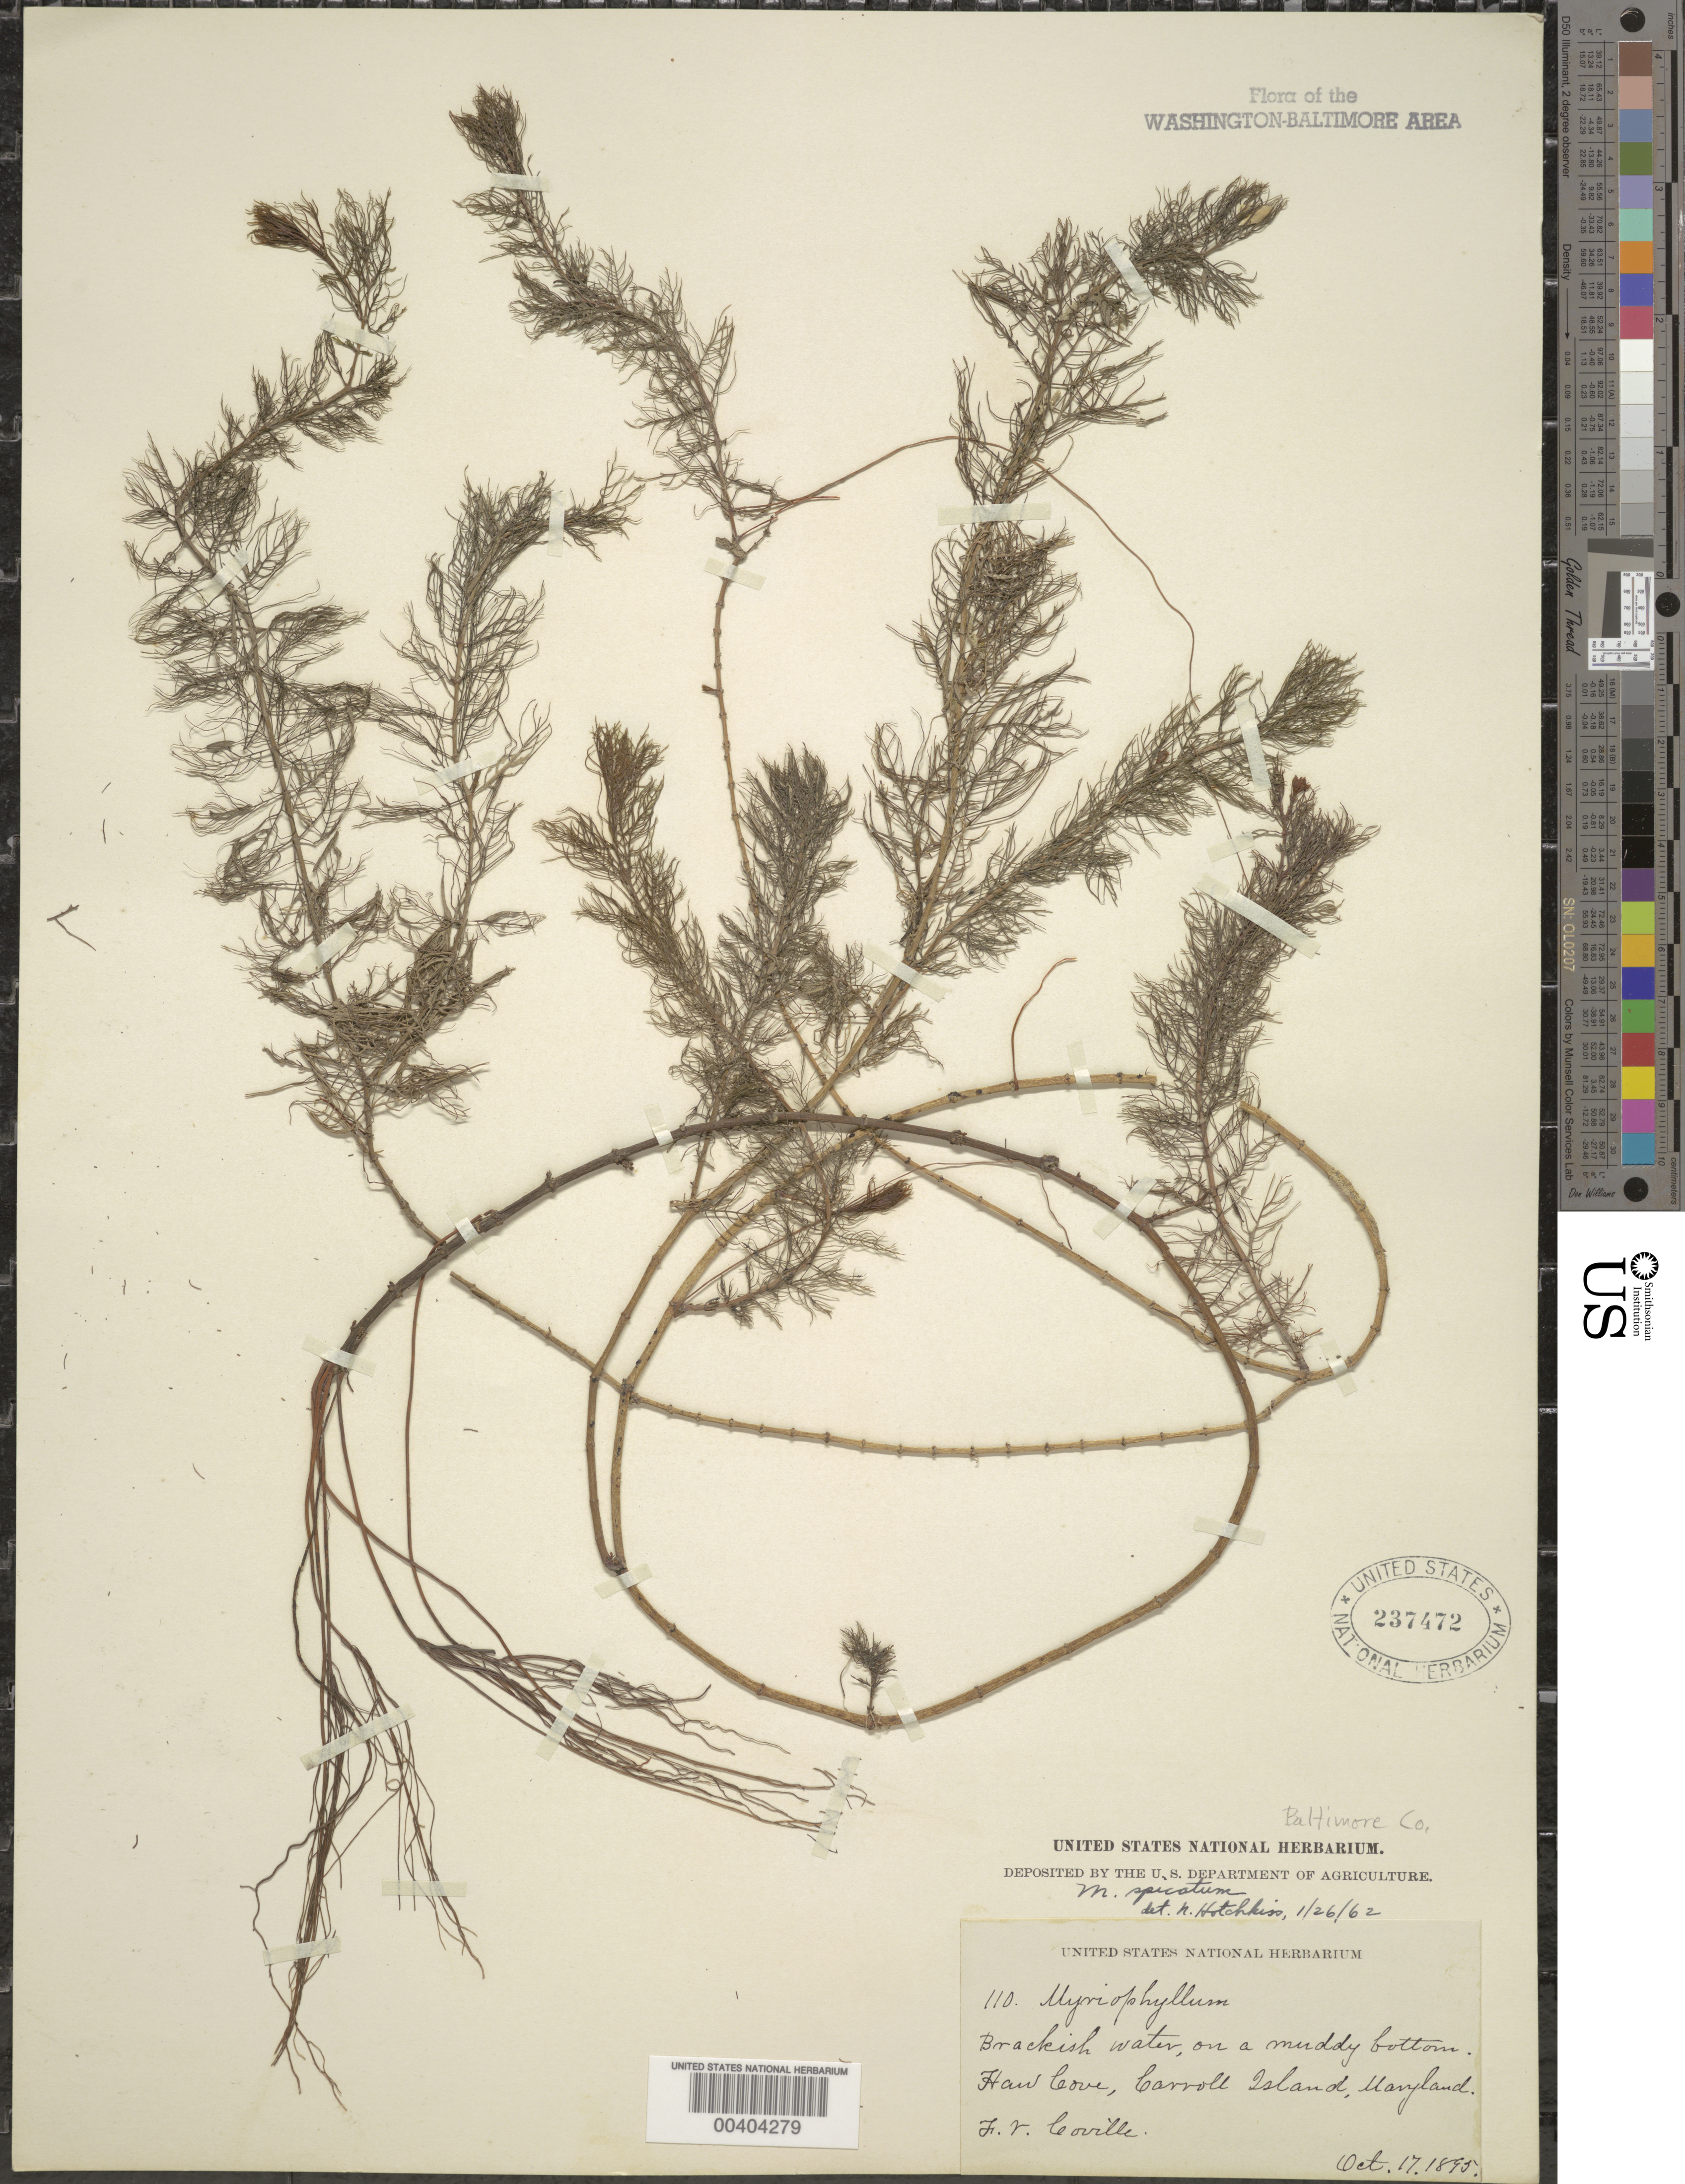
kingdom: Plantae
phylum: Tracheophyta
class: Magnoliopsida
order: Saxifragales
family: Haloragaceae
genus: Myriophyllum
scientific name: Myriophyllum spicatum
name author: L.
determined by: A.M.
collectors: F. V. Coville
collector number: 110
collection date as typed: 17 Oct 1895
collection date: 1895-10-17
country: United States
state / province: Maryland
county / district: Baltimore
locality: Carroll Island, Haw Cove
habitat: Brackish water, on a muddy bottom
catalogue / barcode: US 237472